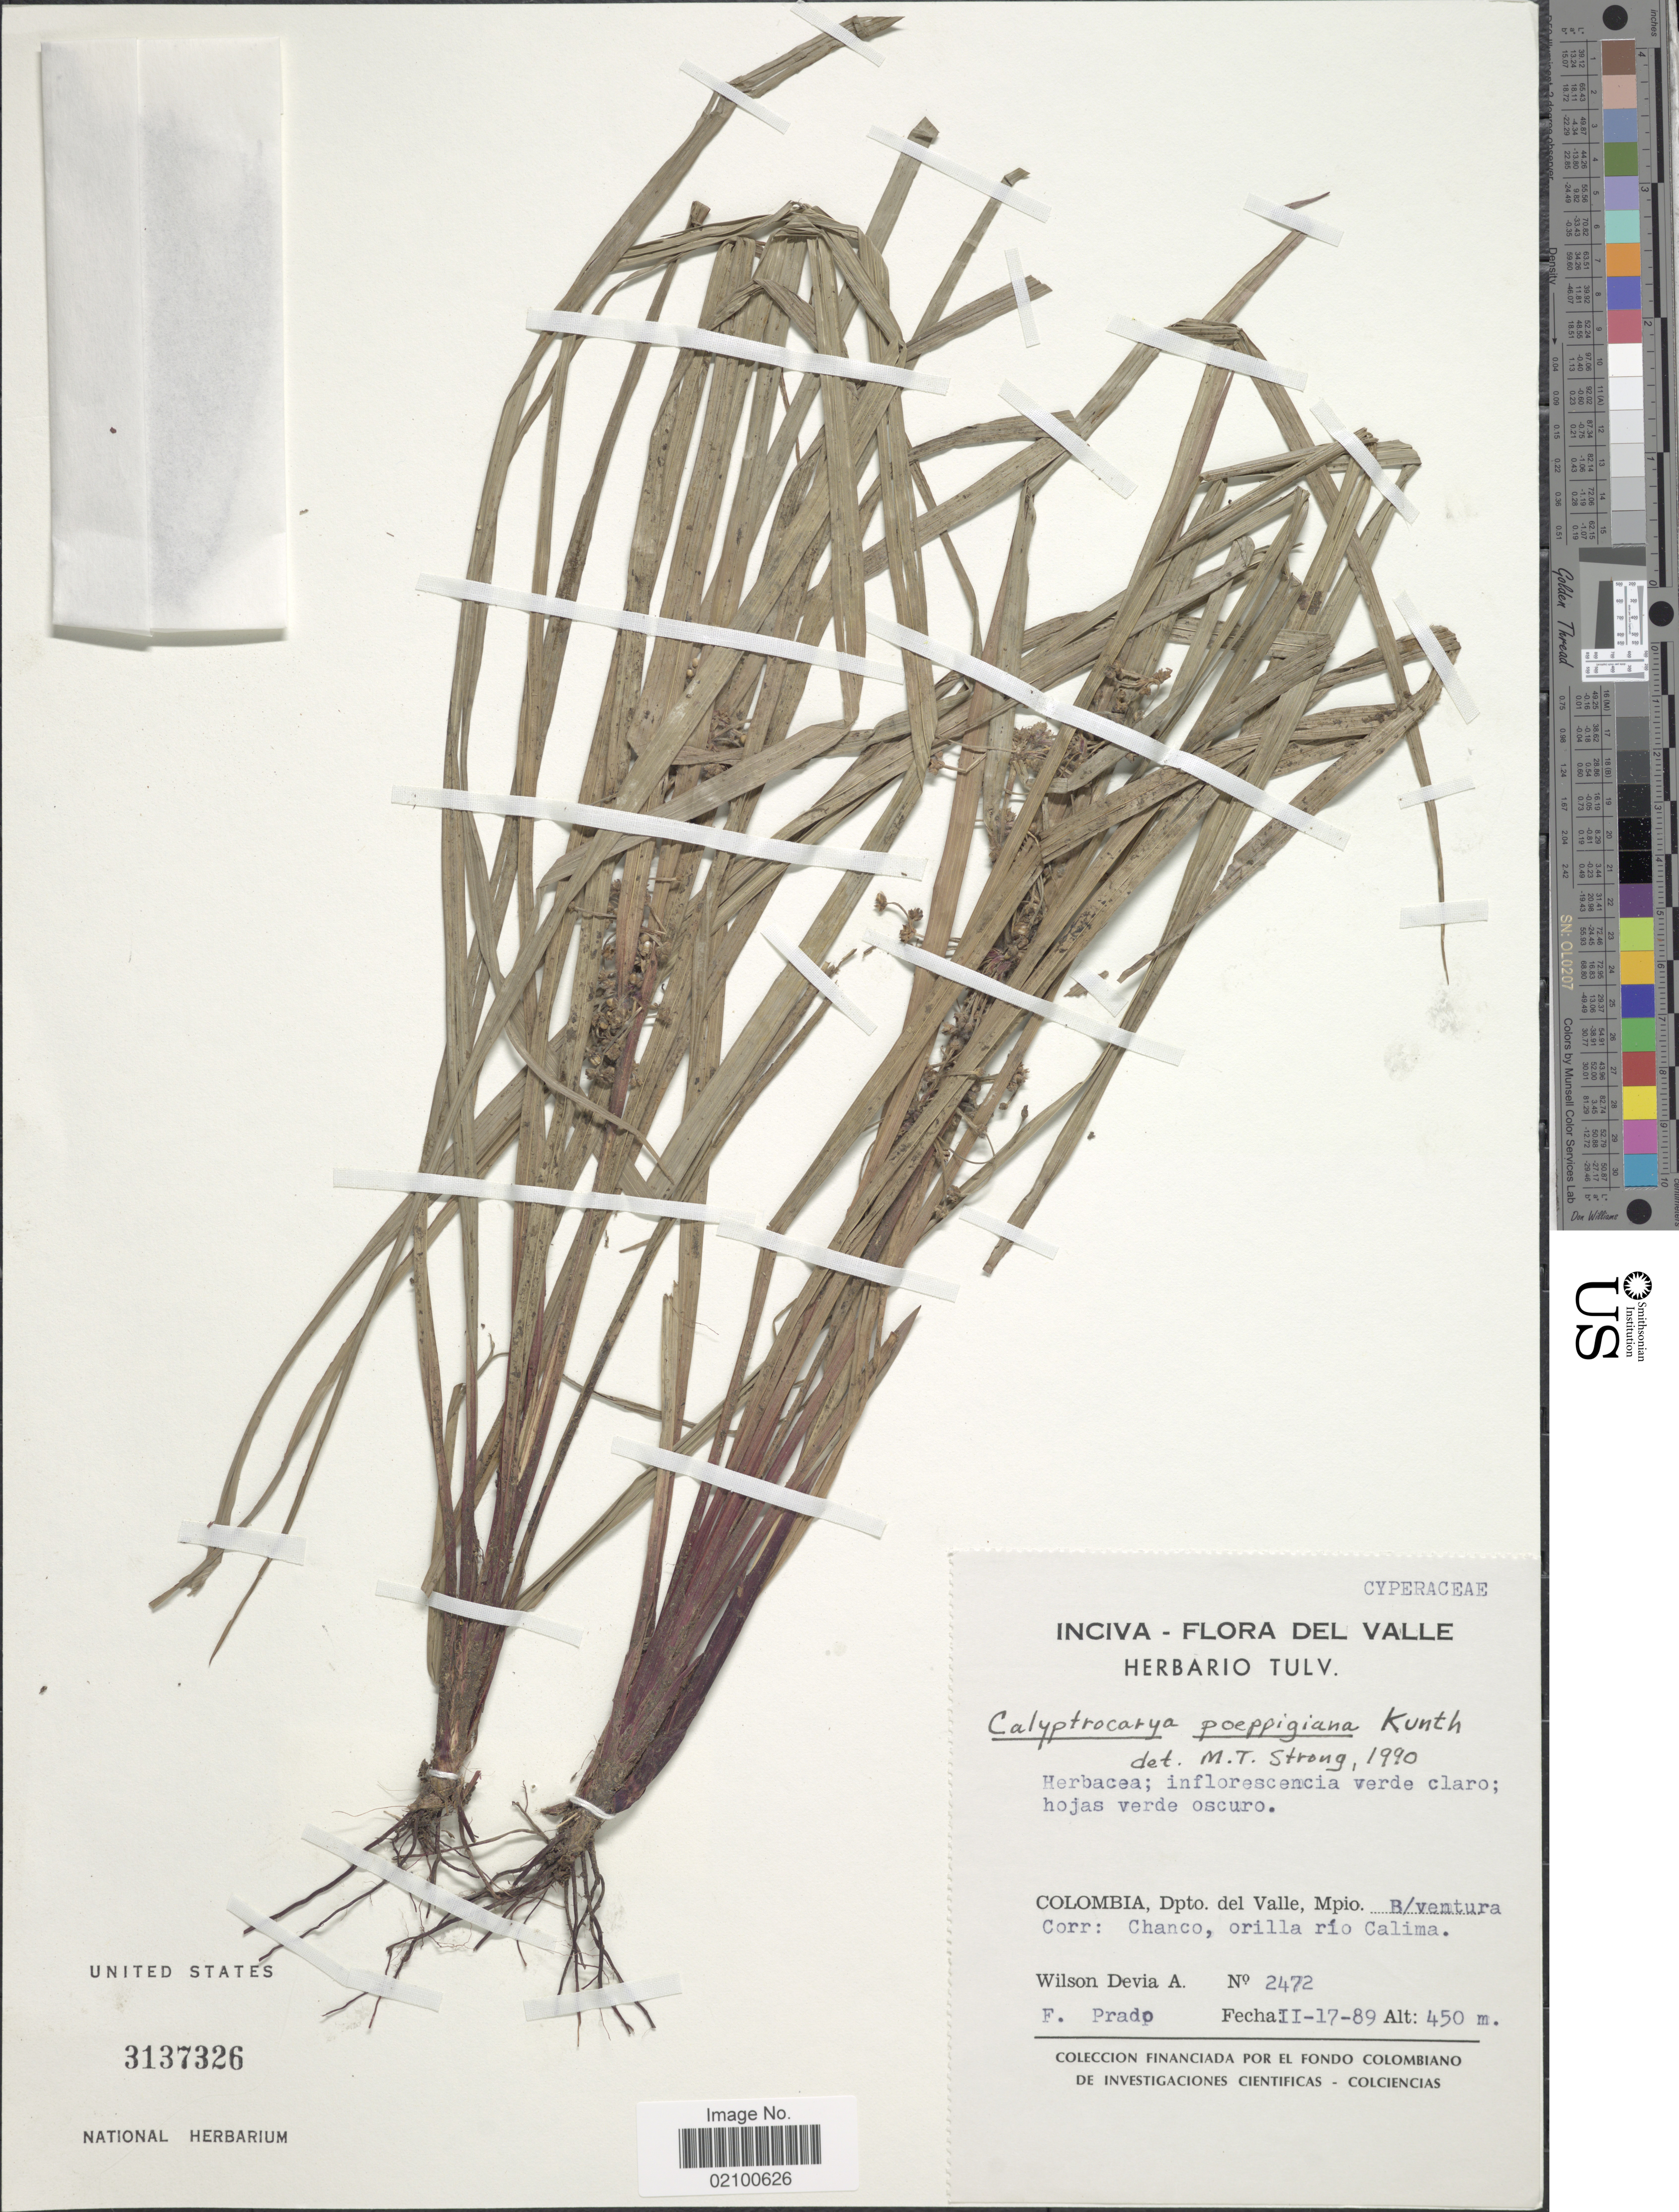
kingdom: Plantae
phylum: Tracheophyta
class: Liliopsida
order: Poales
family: Cyperaceae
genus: Calyptrocarya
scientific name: Calyptrocarya poeppigiana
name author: Kunth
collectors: W. Devia A. & F. Prado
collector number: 2472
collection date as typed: Transcribed d/m/y: 17/2/89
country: Colombia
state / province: Valle del Cauca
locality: Del Valle, Dpto. del Valle, Mpio. B/ ventura, Corr. Chanco, orilla Rio Calima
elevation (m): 450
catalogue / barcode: US 3137326